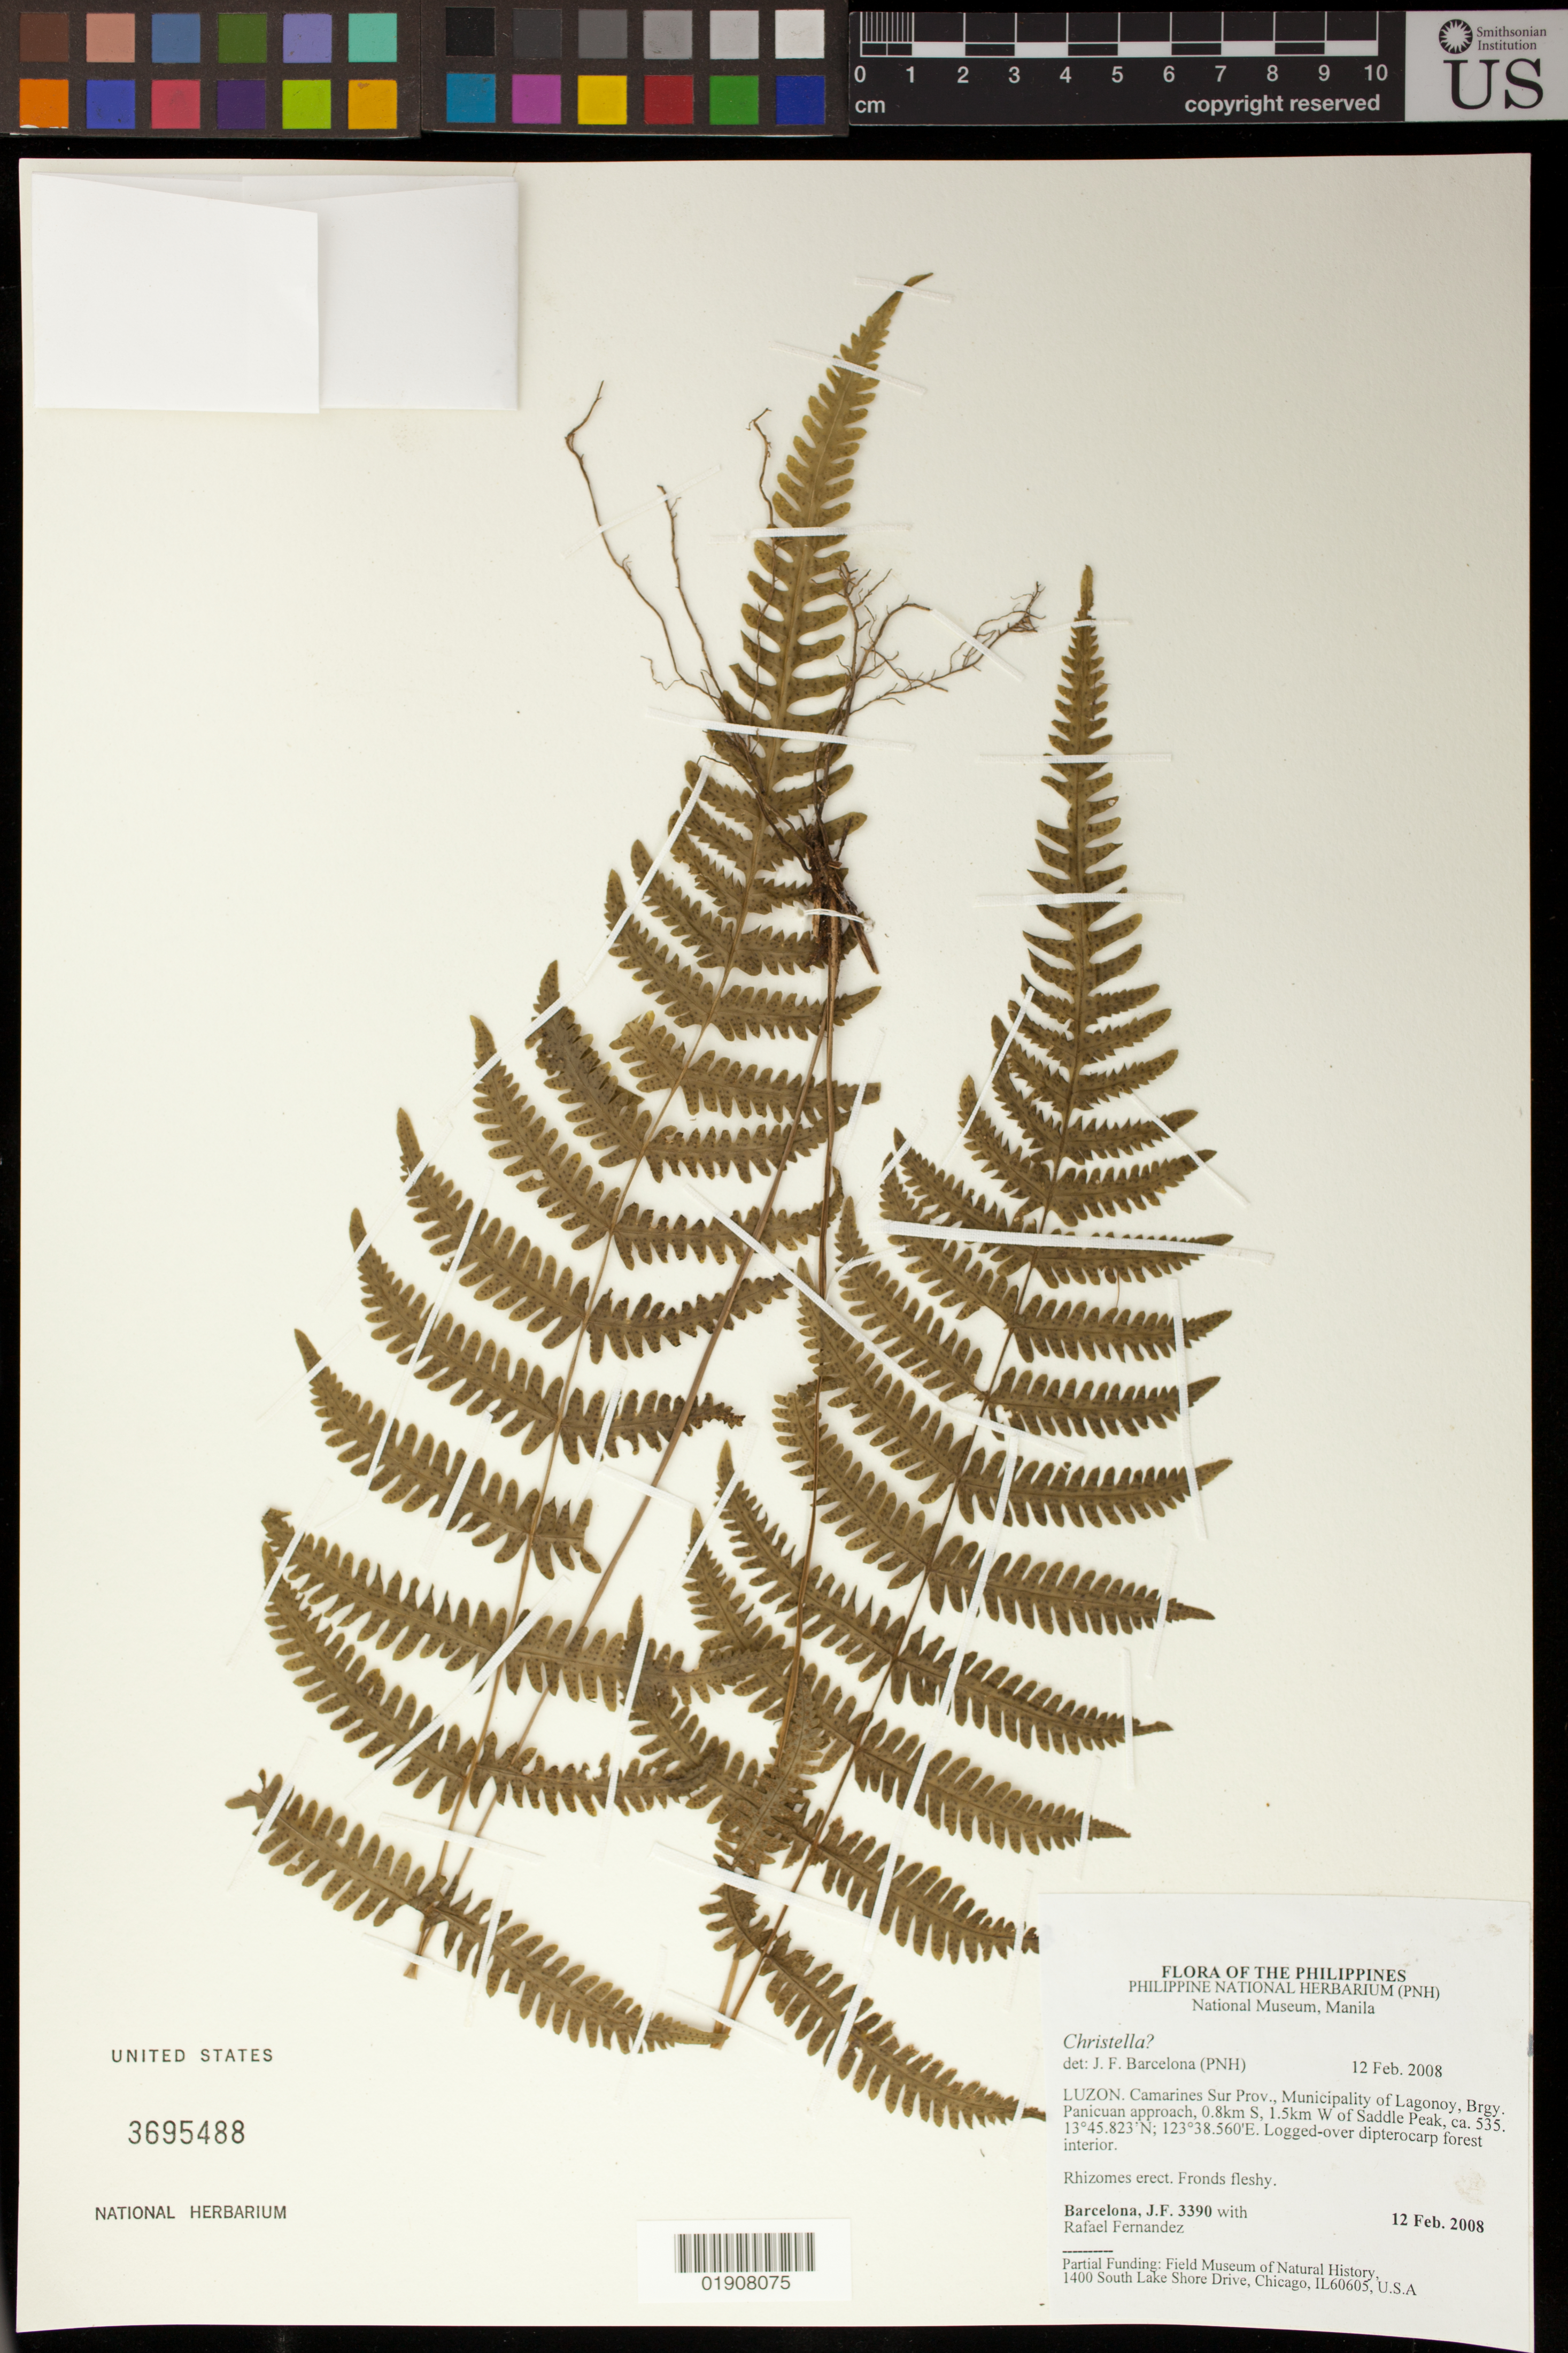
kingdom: Plantae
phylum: Tracheophyta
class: Polypodiopsida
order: Polypodiales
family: Thelypteridaceae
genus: Christella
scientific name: Christella sp.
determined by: Barcelona, J. F.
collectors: J. F. Barcelona & R. Fernandez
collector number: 3390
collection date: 2008-02-12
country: Philippines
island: Luzon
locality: Luzon, Camarines Sur Prov., Municipality of Lagonoy, Brgy. Panicuan approach, 0.8km S 1.5km W of Saddle Peak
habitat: Logged-over dipterocarp forest interior.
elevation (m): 535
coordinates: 13 45.823 N, 123 38.560 E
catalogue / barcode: US 3695488